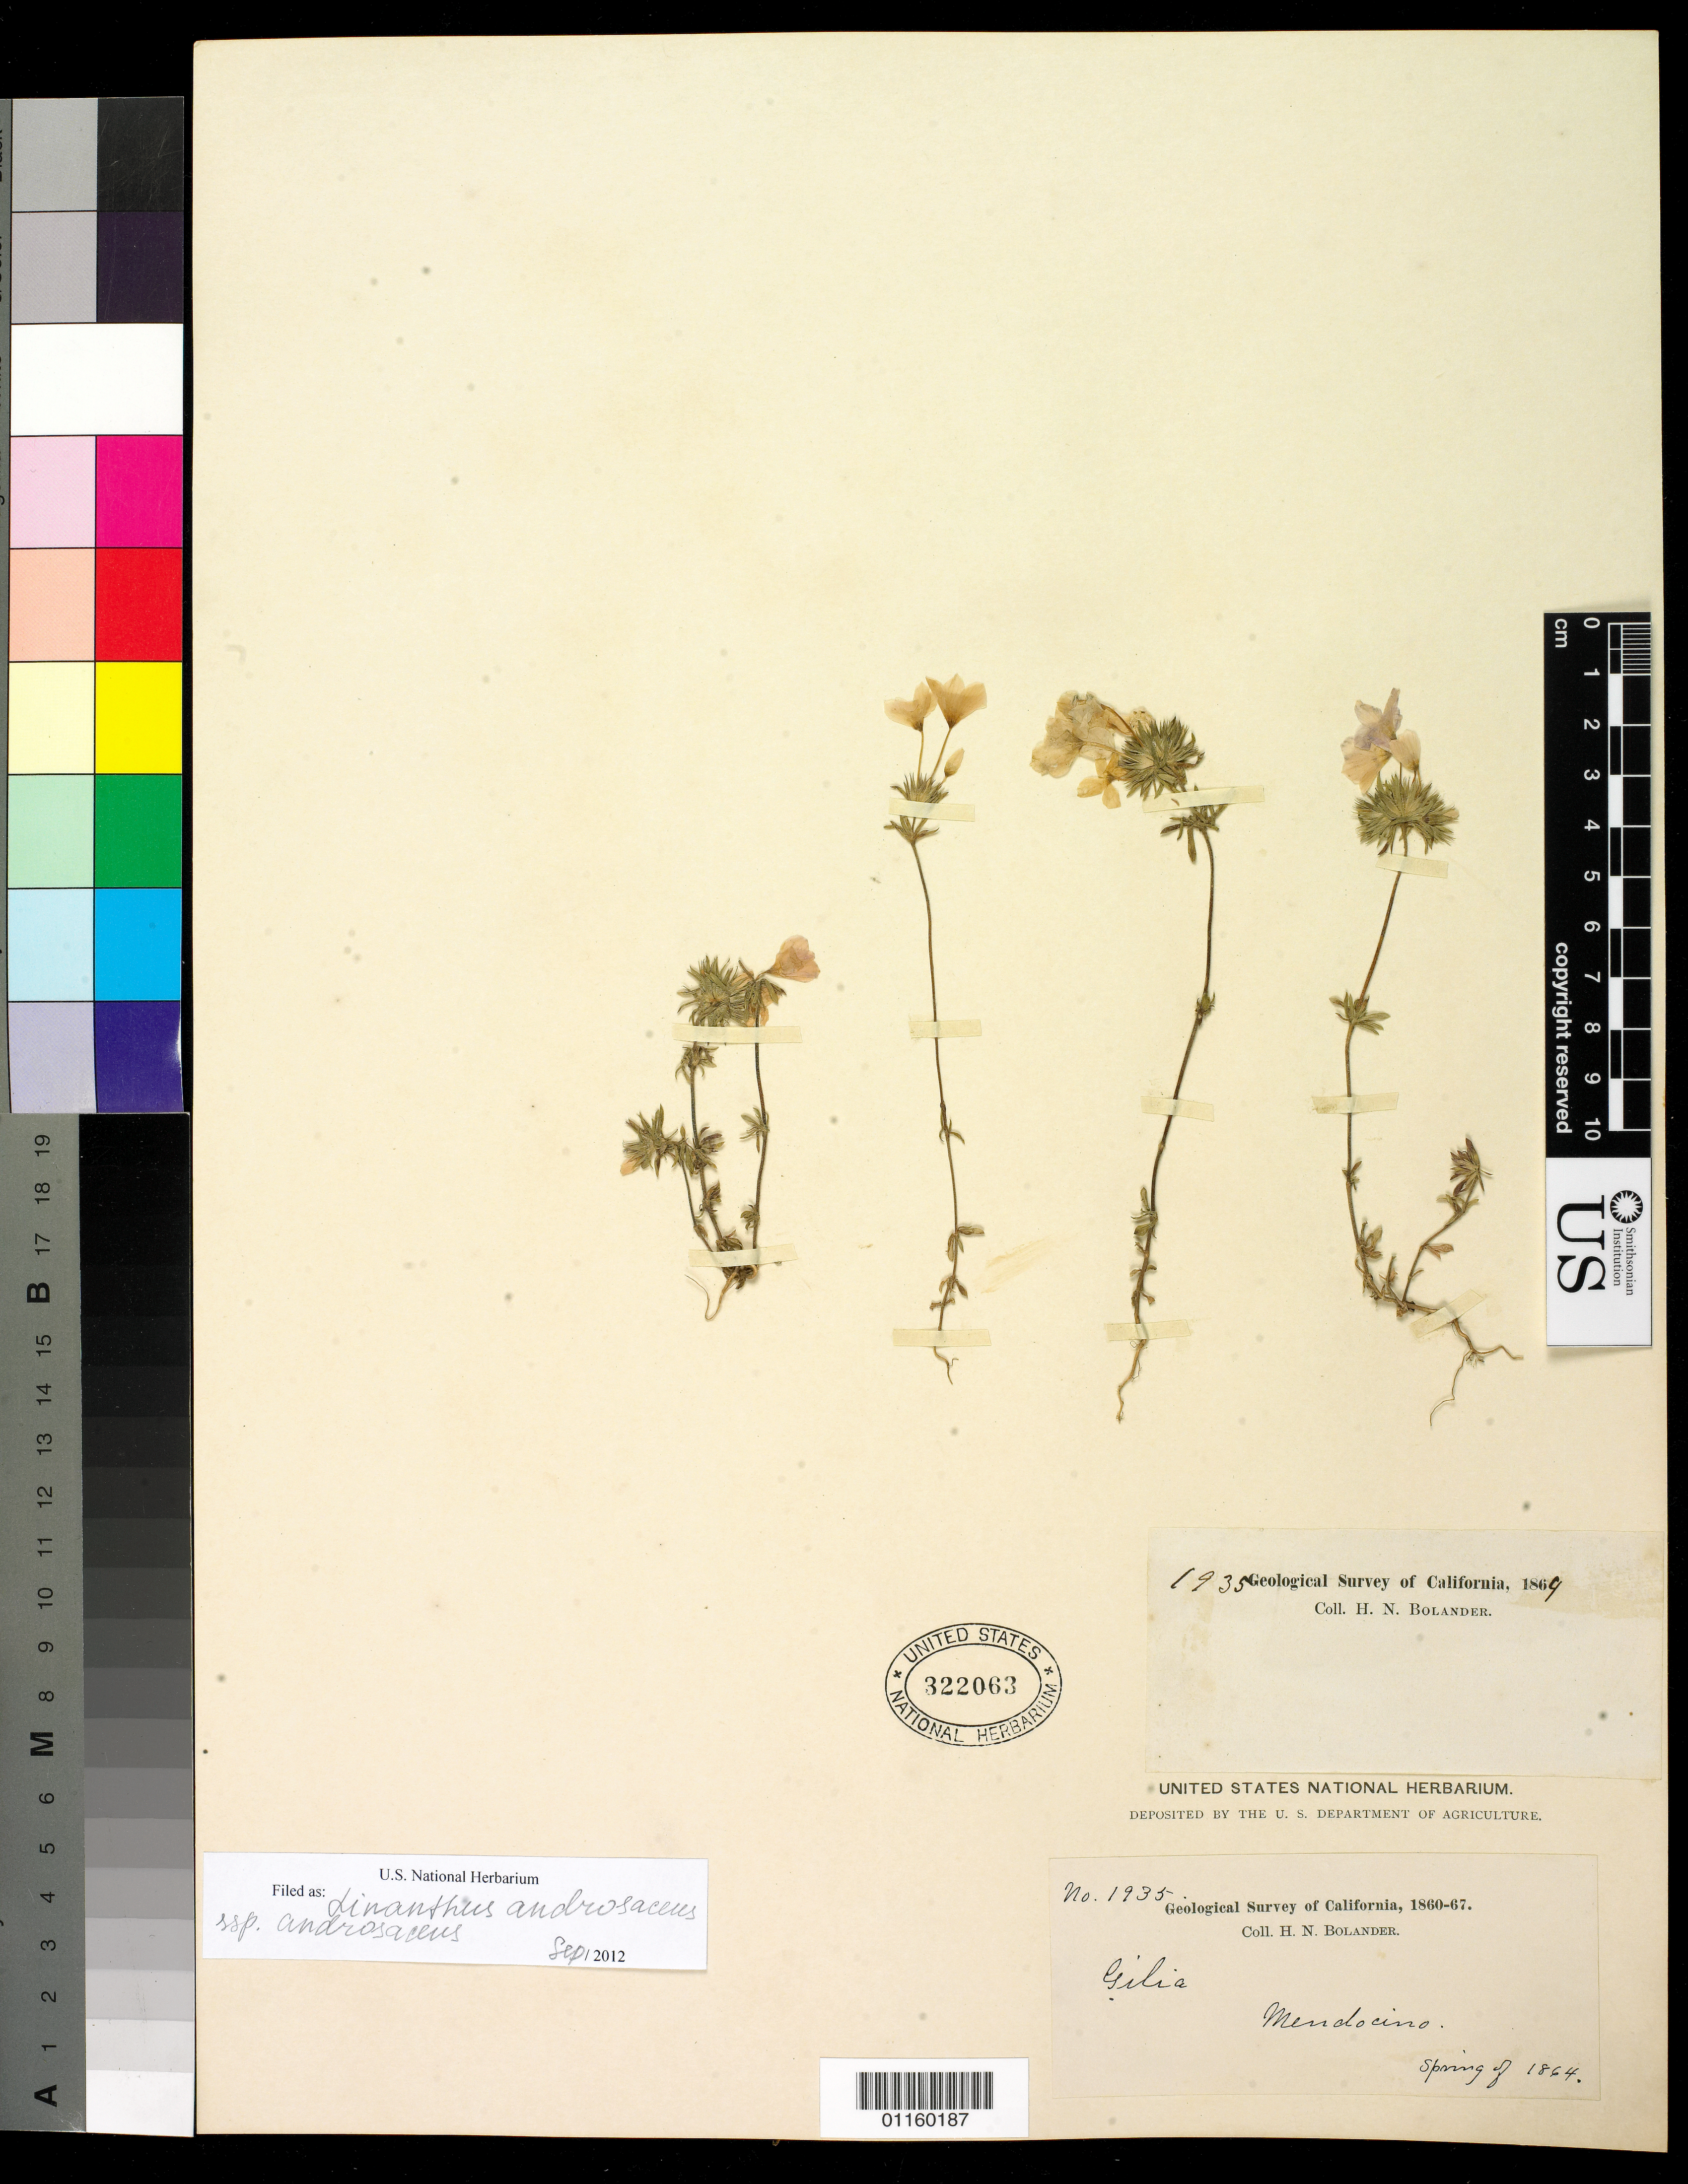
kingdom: Plantae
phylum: Tracheophyta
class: Magnoliopsida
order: Ericales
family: Polemoniaceae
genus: Leptosiphon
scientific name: Leptosiphon androsaceus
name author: Benth.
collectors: H. Bolander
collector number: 1935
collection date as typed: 1864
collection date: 1864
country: United States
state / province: California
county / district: Mendocino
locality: Mendocino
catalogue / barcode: US 322063